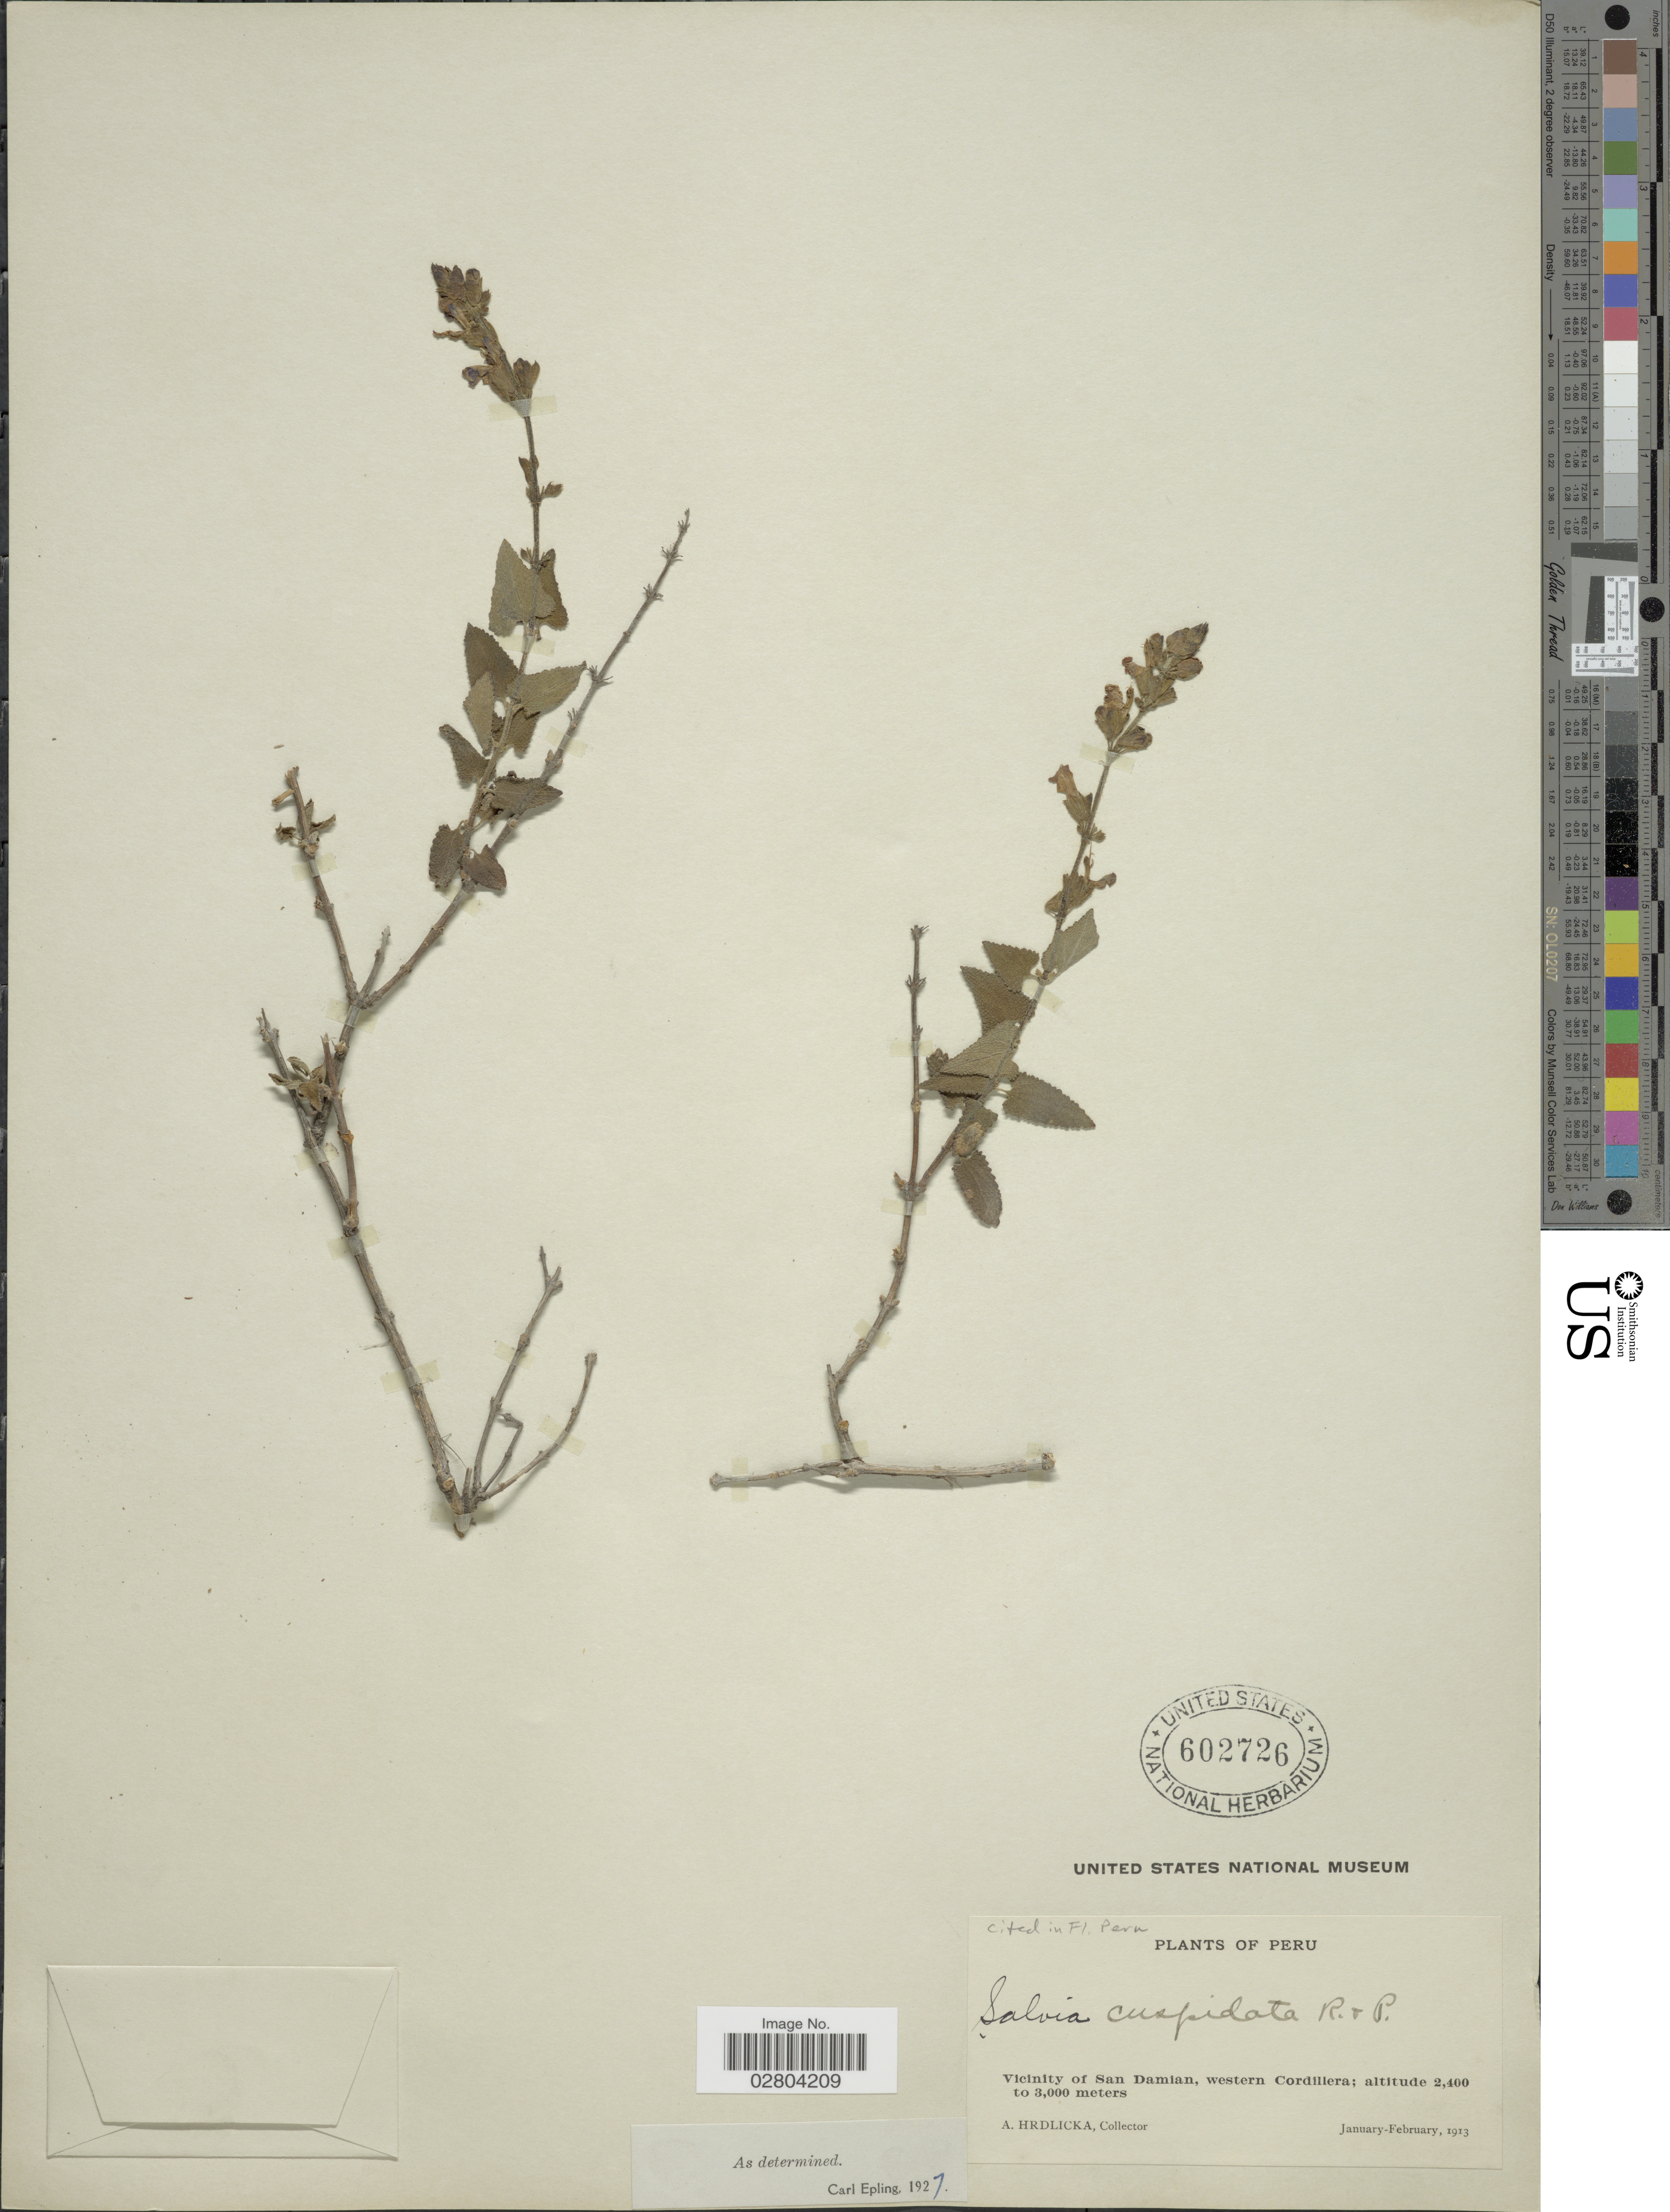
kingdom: Plantae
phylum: Tracheophyta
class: Magnoliopsida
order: Lamiales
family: Lamiaceae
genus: Salvia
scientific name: Salvia cuspidata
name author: Ruiz & Pav.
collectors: A. Hrdlicka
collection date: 1913-01/1913-02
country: Peru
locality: Vicinity of San Damian, western Cordillera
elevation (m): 2400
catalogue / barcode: US 602726